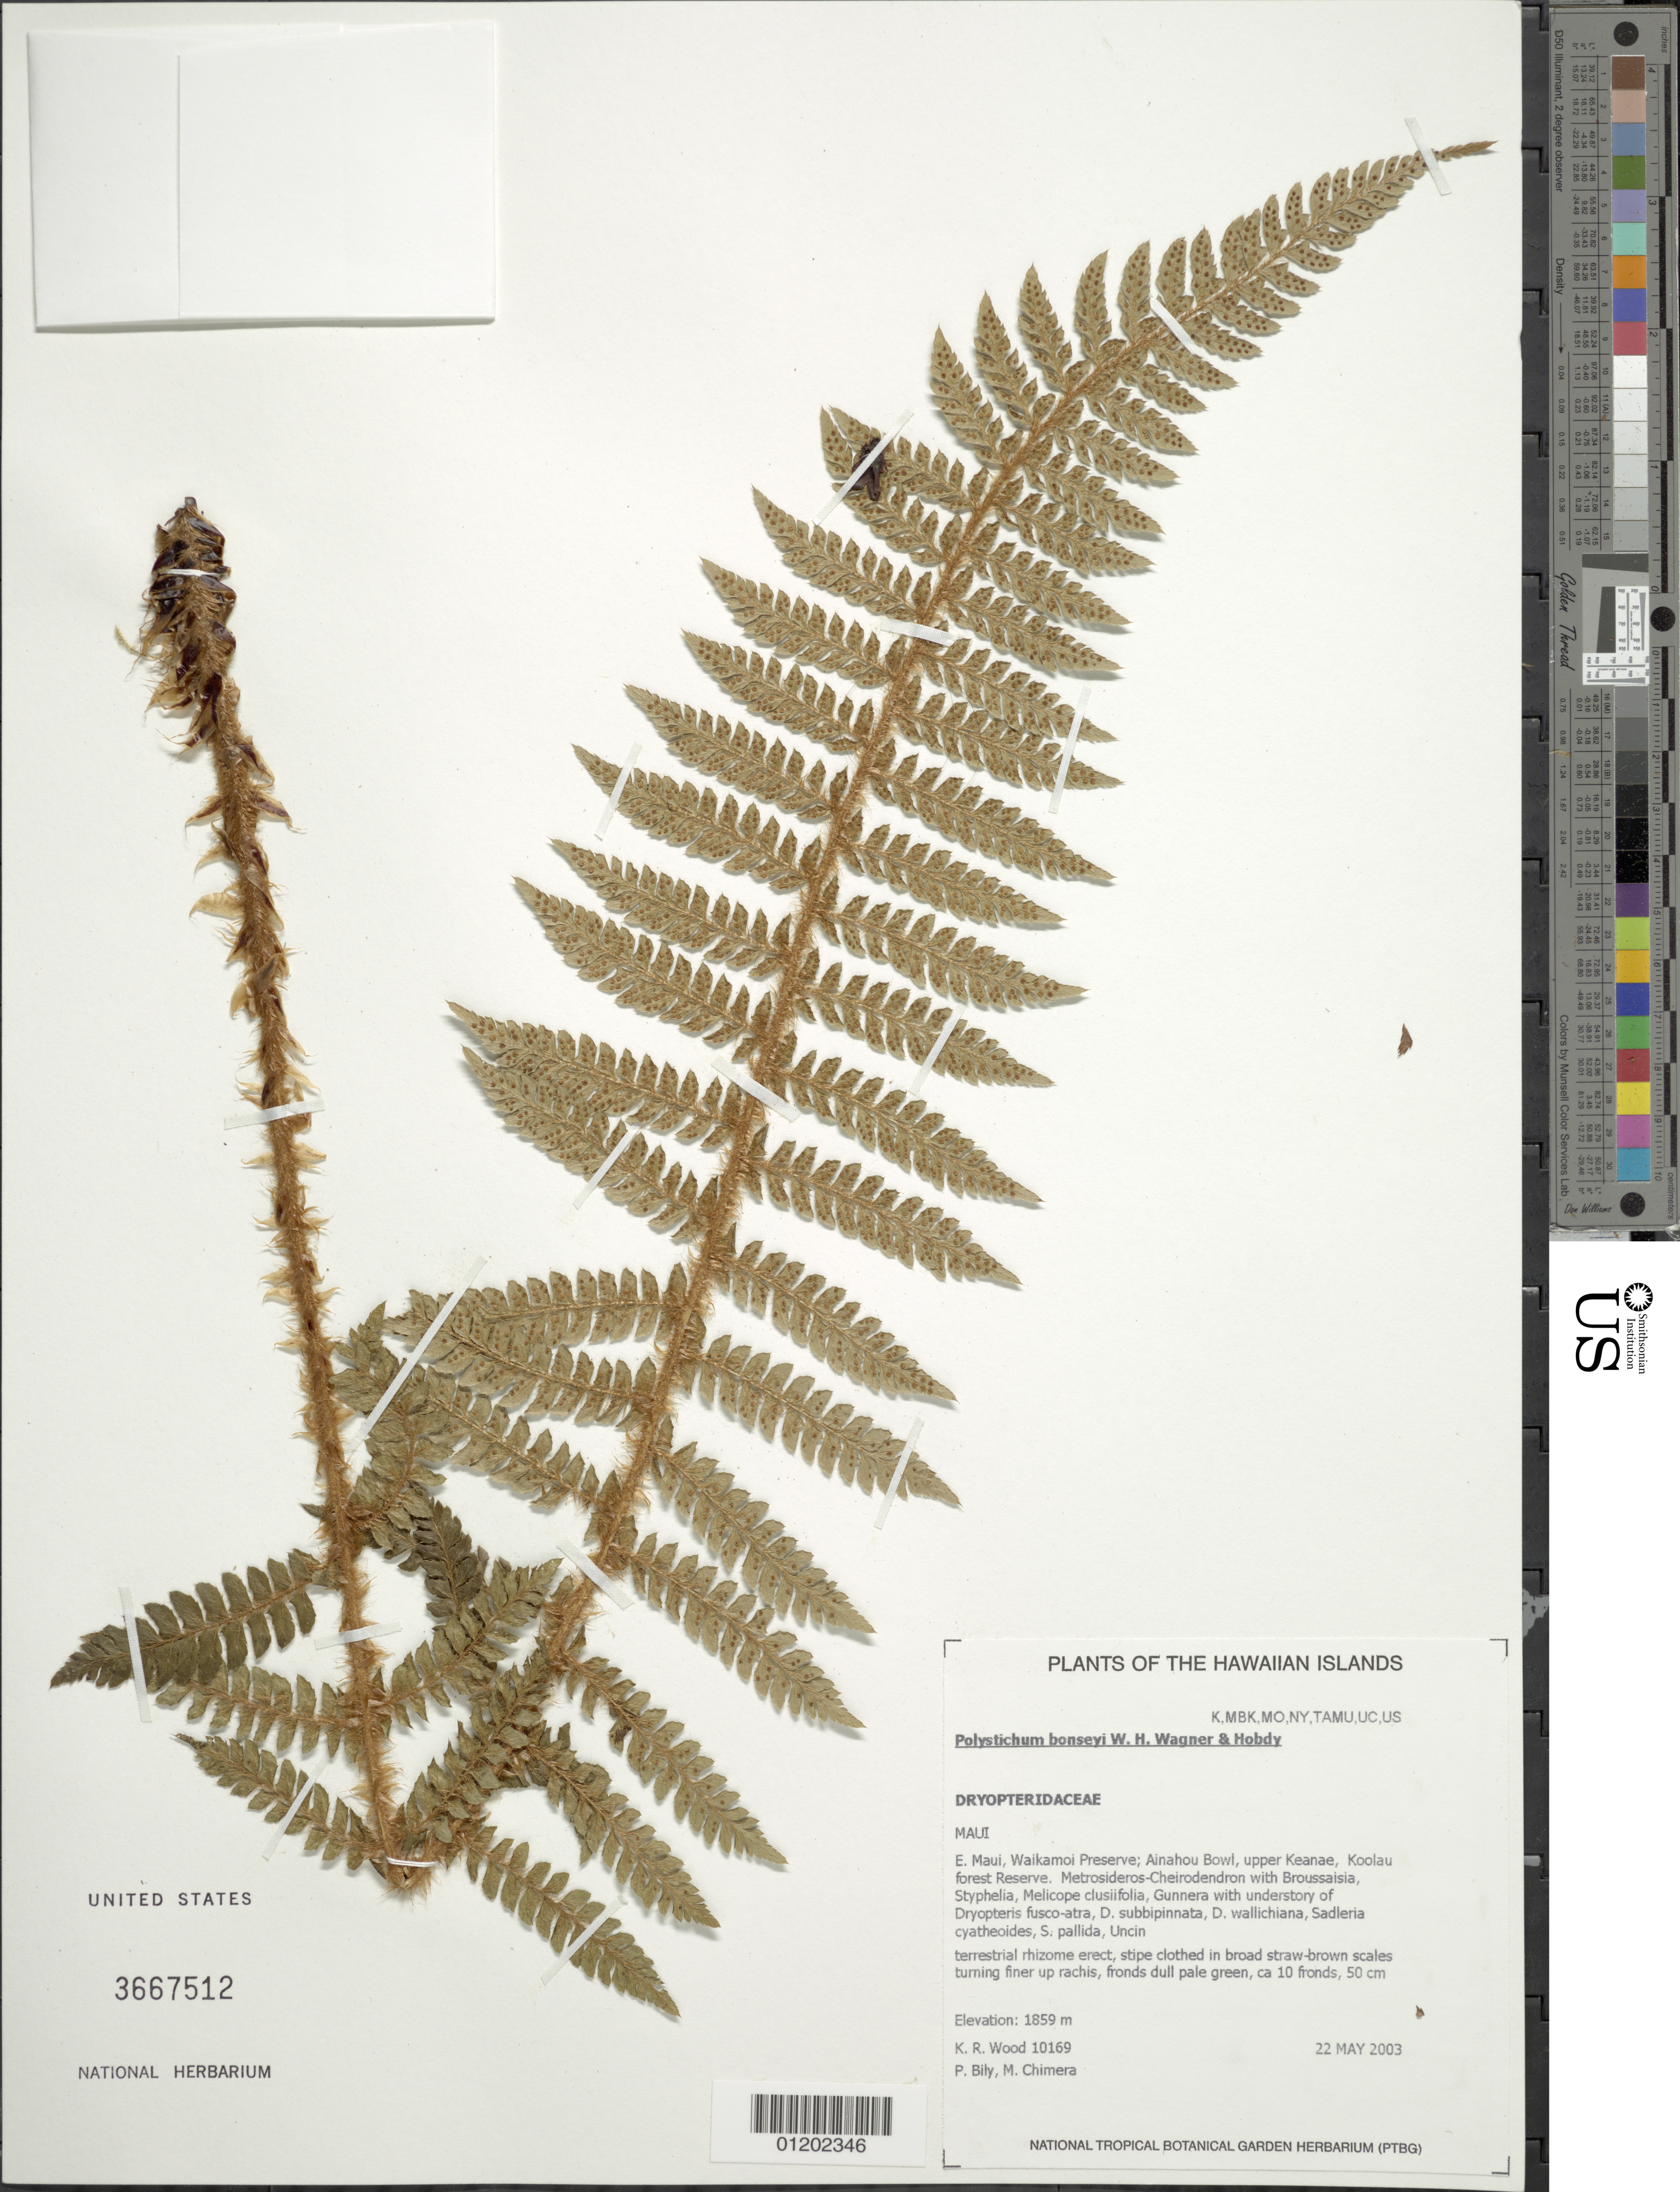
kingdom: Plantae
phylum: Tracheophyta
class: Polypodiopsida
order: Polypodiales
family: Dryopteridaceae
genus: Polystichum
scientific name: Polystichum bonseyi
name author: W.H. Wagner & Hobdy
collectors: K. R. Wood, P. Bily & M. Chimera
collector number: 10169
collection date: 2003-05-22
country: United States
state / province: Hawaii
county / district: Maui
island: Maui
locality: E. Maui, Waikamoi Preserve, Ainahou Bowl, upper Keanae, Koolau Forest Reserve.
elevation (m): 1859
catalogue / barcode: US 3667512